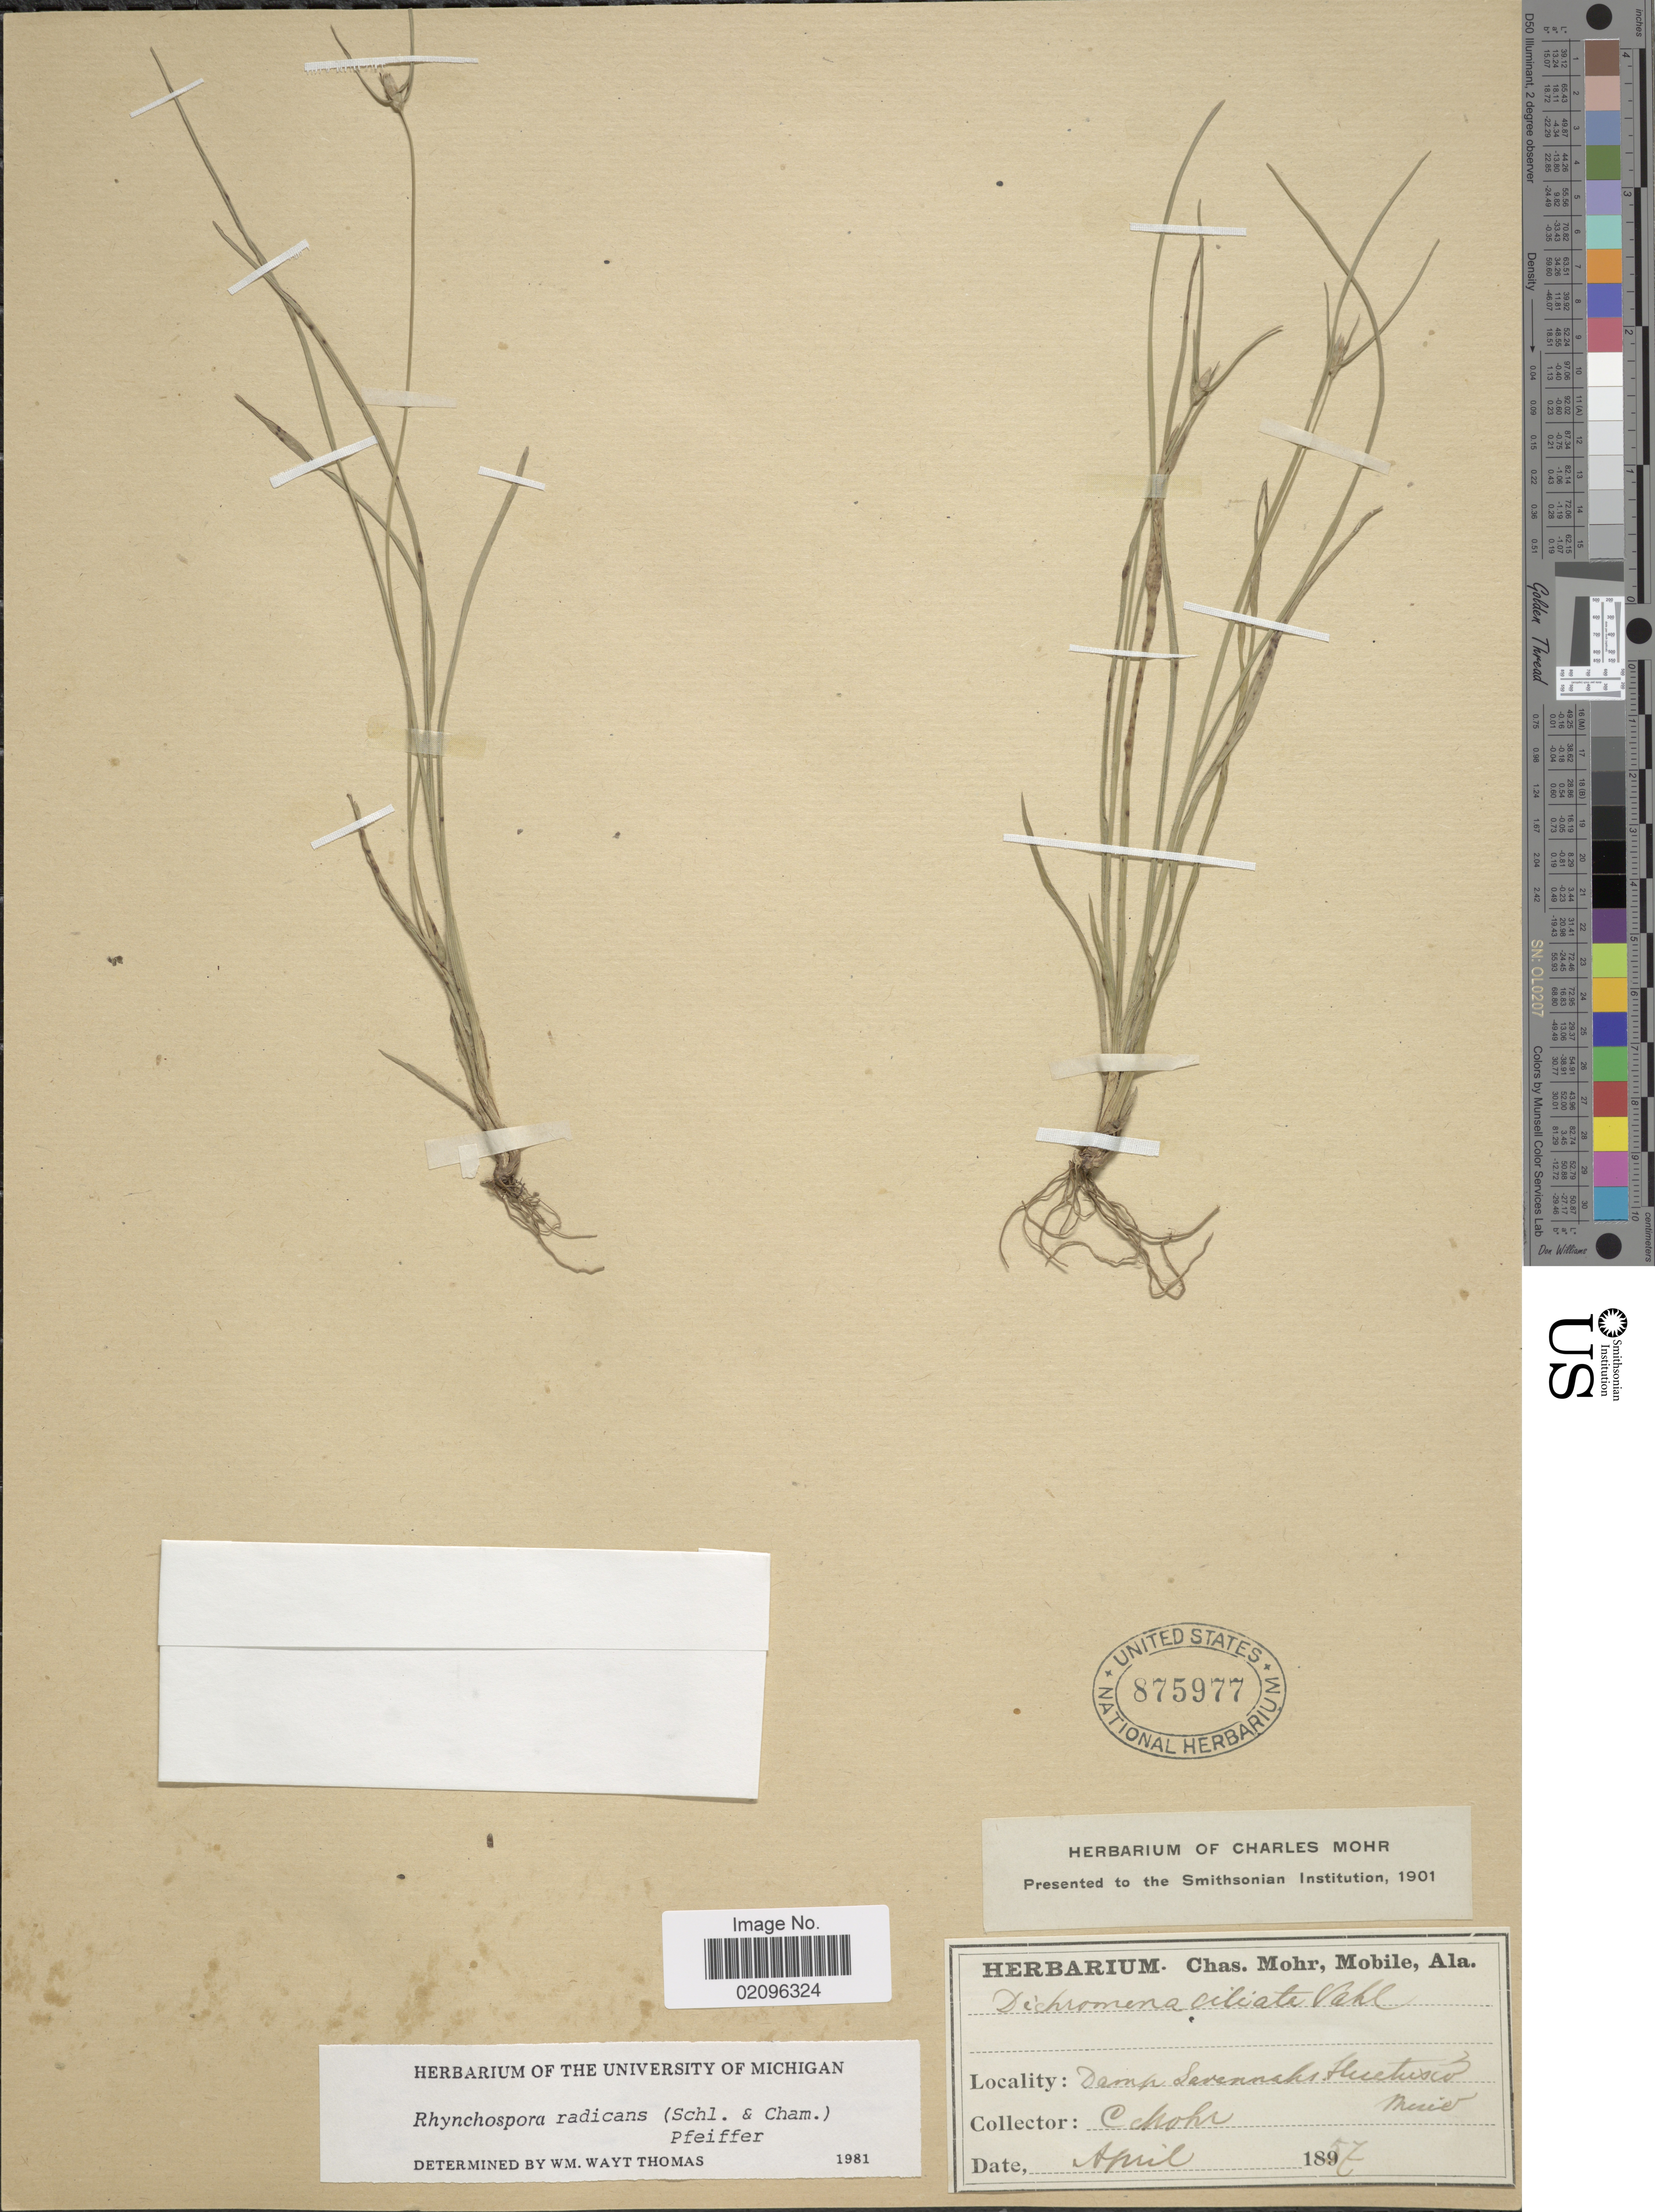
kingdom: Plantae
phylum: Tracheophyta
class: Liliopsida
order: Poales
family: Cyperaceae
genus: Rhynchospora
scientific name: Rhynchospora radicans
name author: (Schltdl. & Cham.) H. Pfeiff.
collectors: Mohr, C. T. (herbarium)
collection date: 1857-04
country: Mexico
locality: Damp Savannah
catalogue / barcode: US 875977